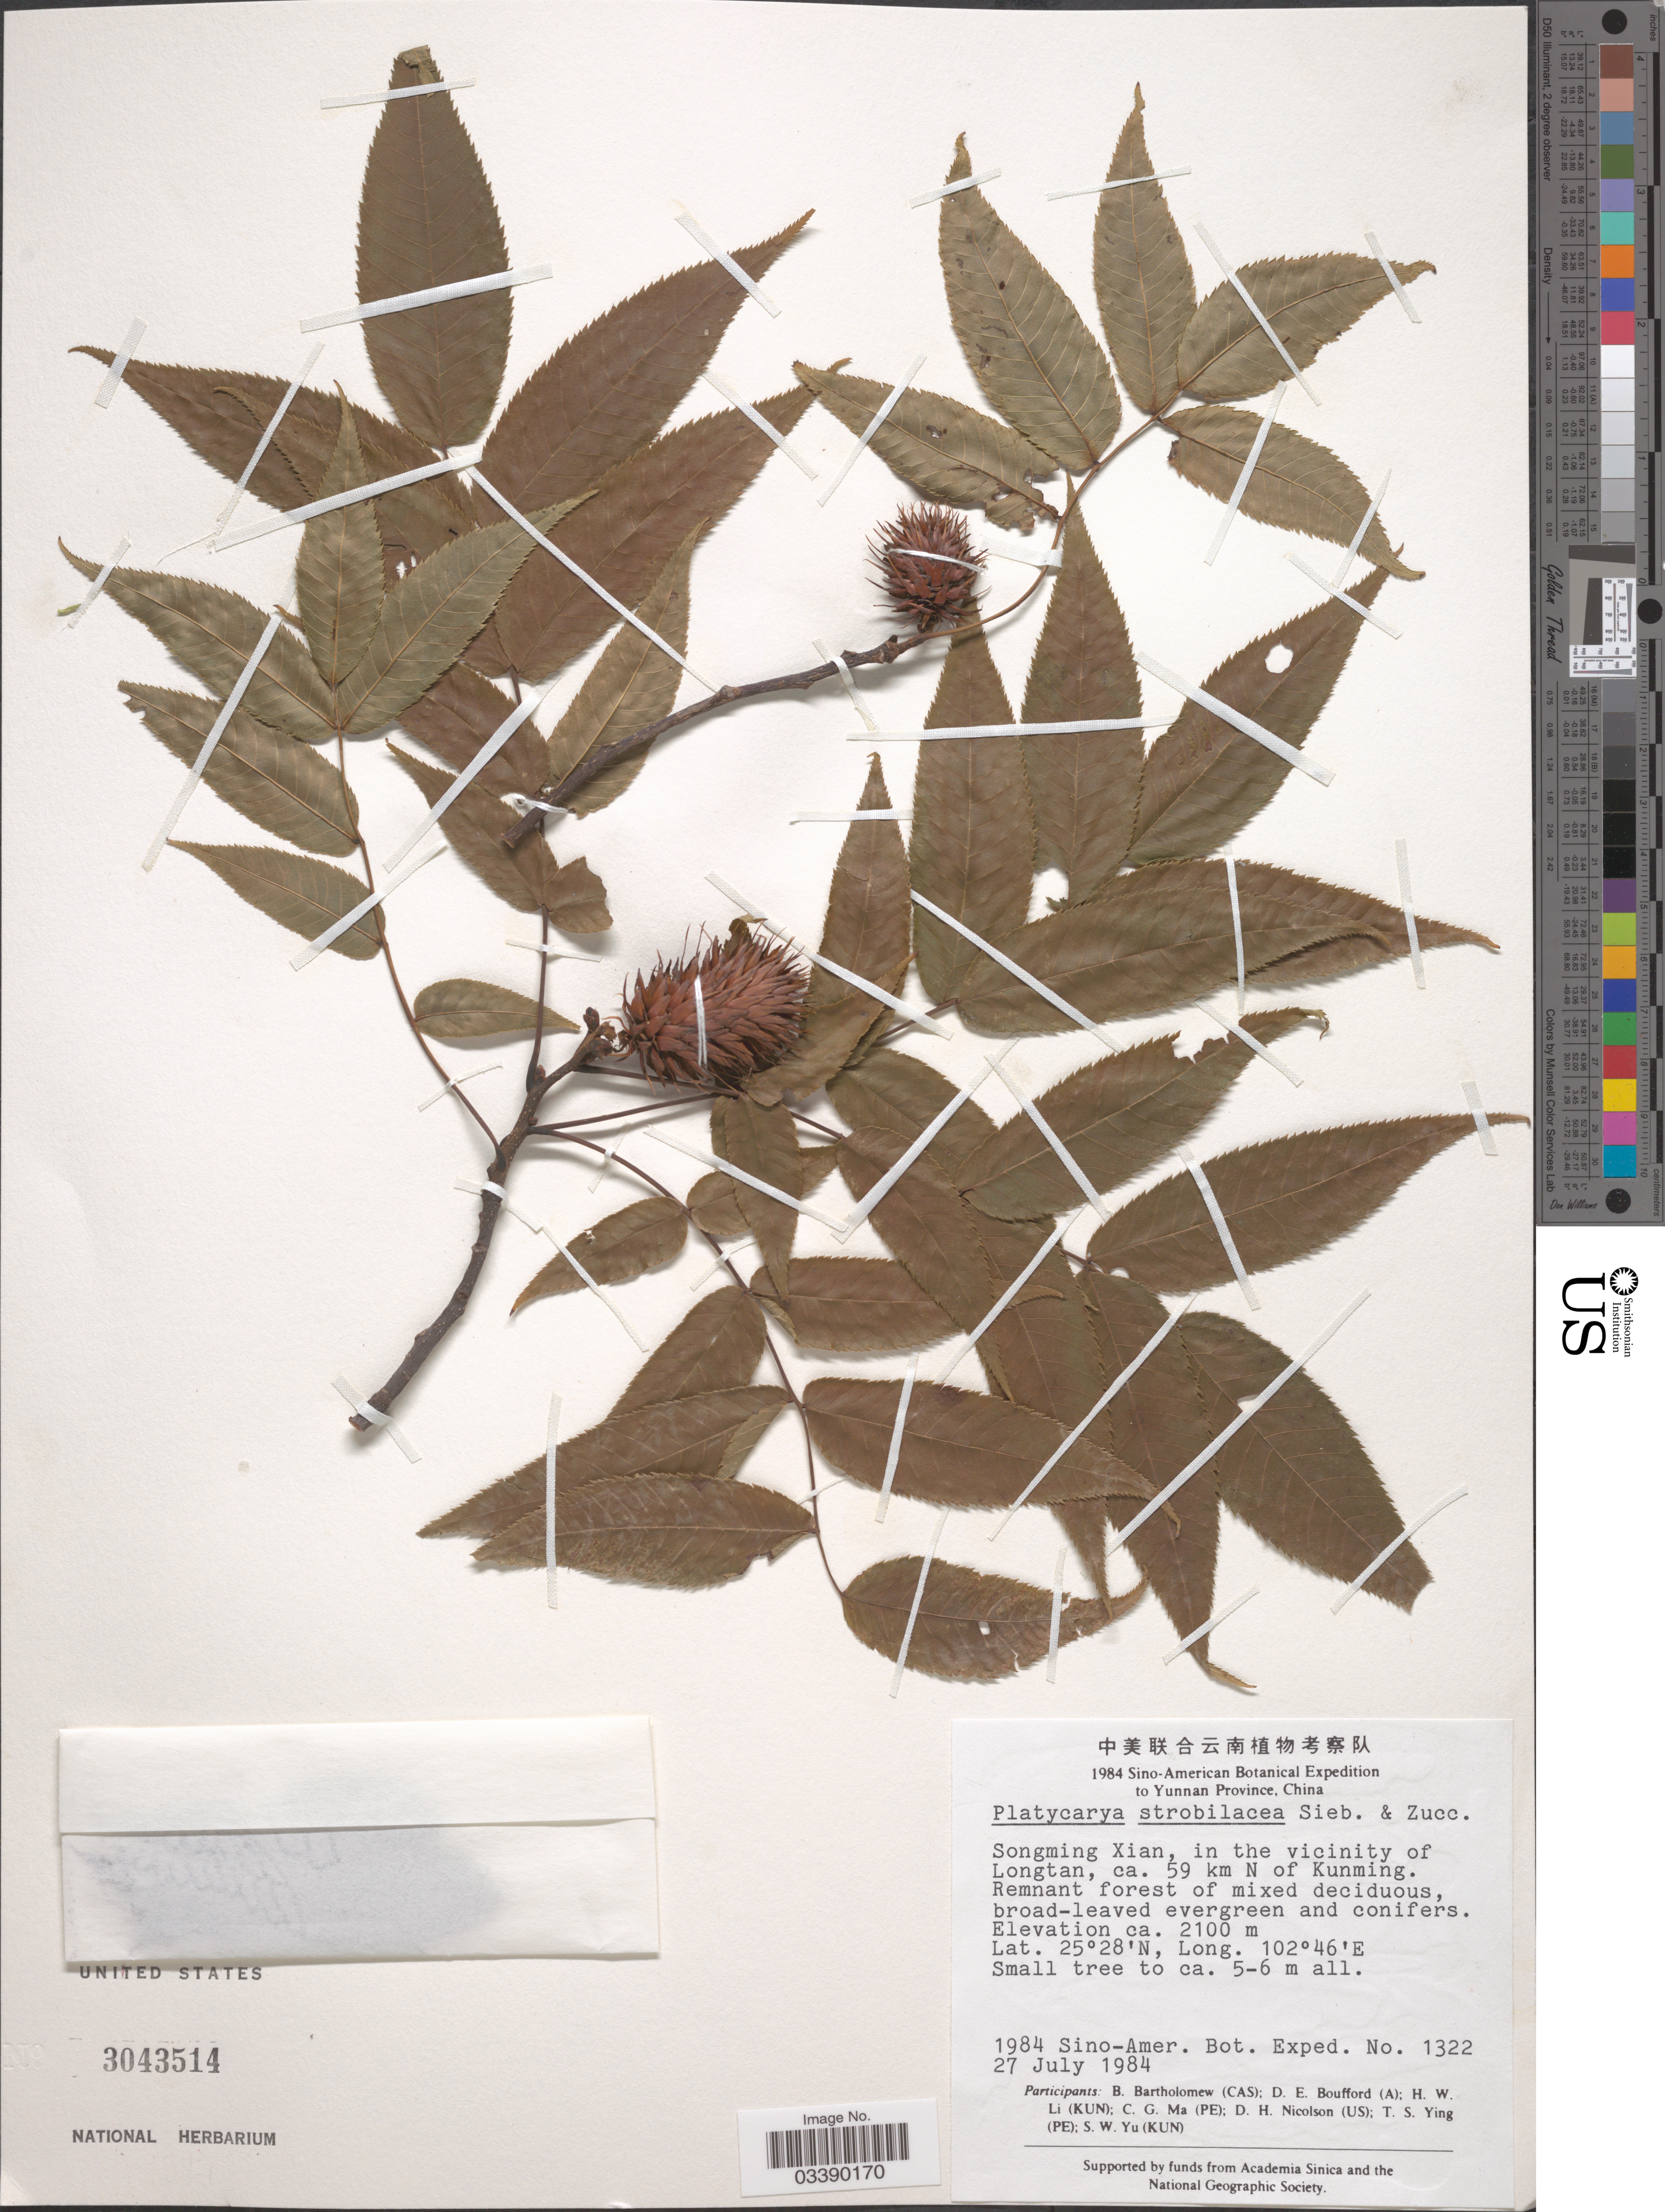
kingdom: Plantae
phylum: Tracheophyta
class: Magnoliopsida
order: Fagales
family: Juglandaceae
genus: Platycarya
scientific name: Platycarya strobilacea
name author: Siebold & Zucc.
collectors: Sino-Amer. Bot. Exped. 1984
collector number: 1322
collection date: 1984-07-27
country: China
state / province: Yunnan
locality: Songming Xian, in the vicinity of Longtan, ca. 59 km N of Kunming.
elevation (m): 2100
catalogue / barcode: US 3043514